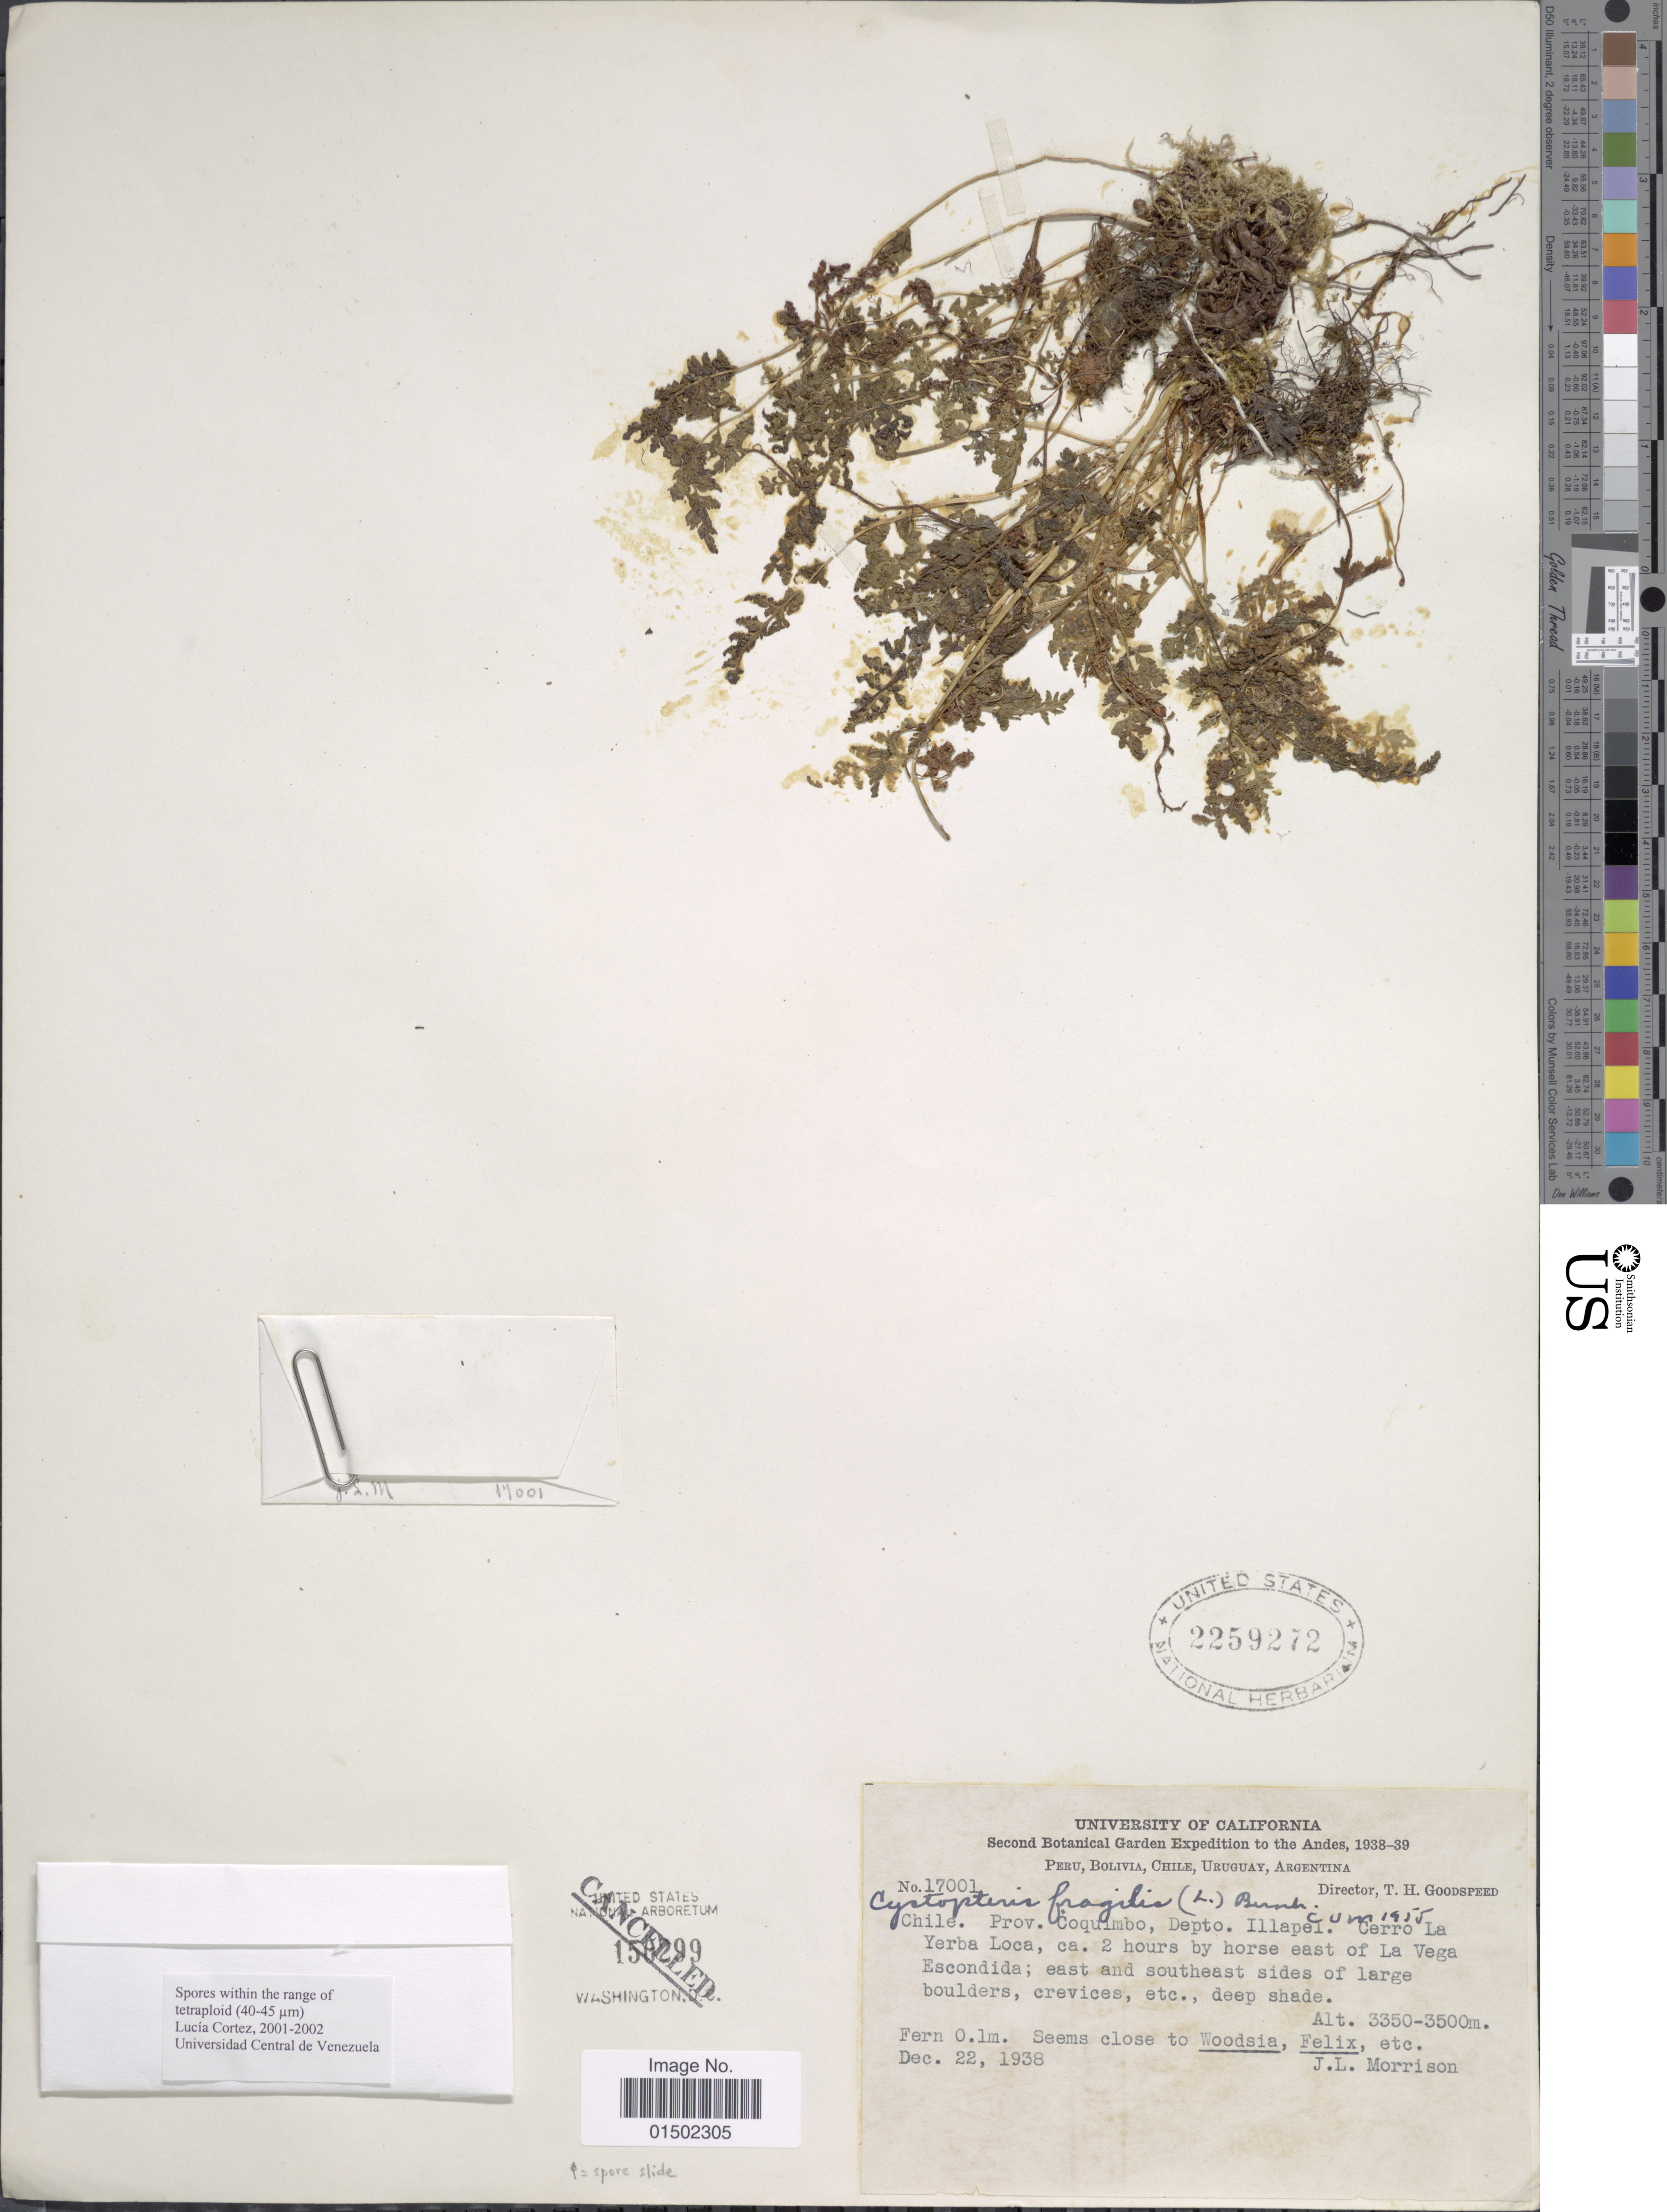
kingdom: Plantae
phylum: Tracheophyta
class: Polypodiopsida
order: Polypodiales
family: Cystopteridaceae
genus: Cystopteris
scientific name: Cystopteris fragilis var. apiiformis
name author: (Gand.) C. Chr.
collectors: J. L. Morrison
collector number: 17001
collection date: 1938-12-22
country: Chile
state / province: Coquimbo (IV)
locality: Andes. Coquimbo. Illapel. Cerro La Yerba Loca, ca. 2 hours by horse east of La Vega Escondida; east and southeast sides of large boulders, crevices, etc., deep shade. Fern O. 1m.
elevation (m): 3350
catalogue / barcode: US 2259272